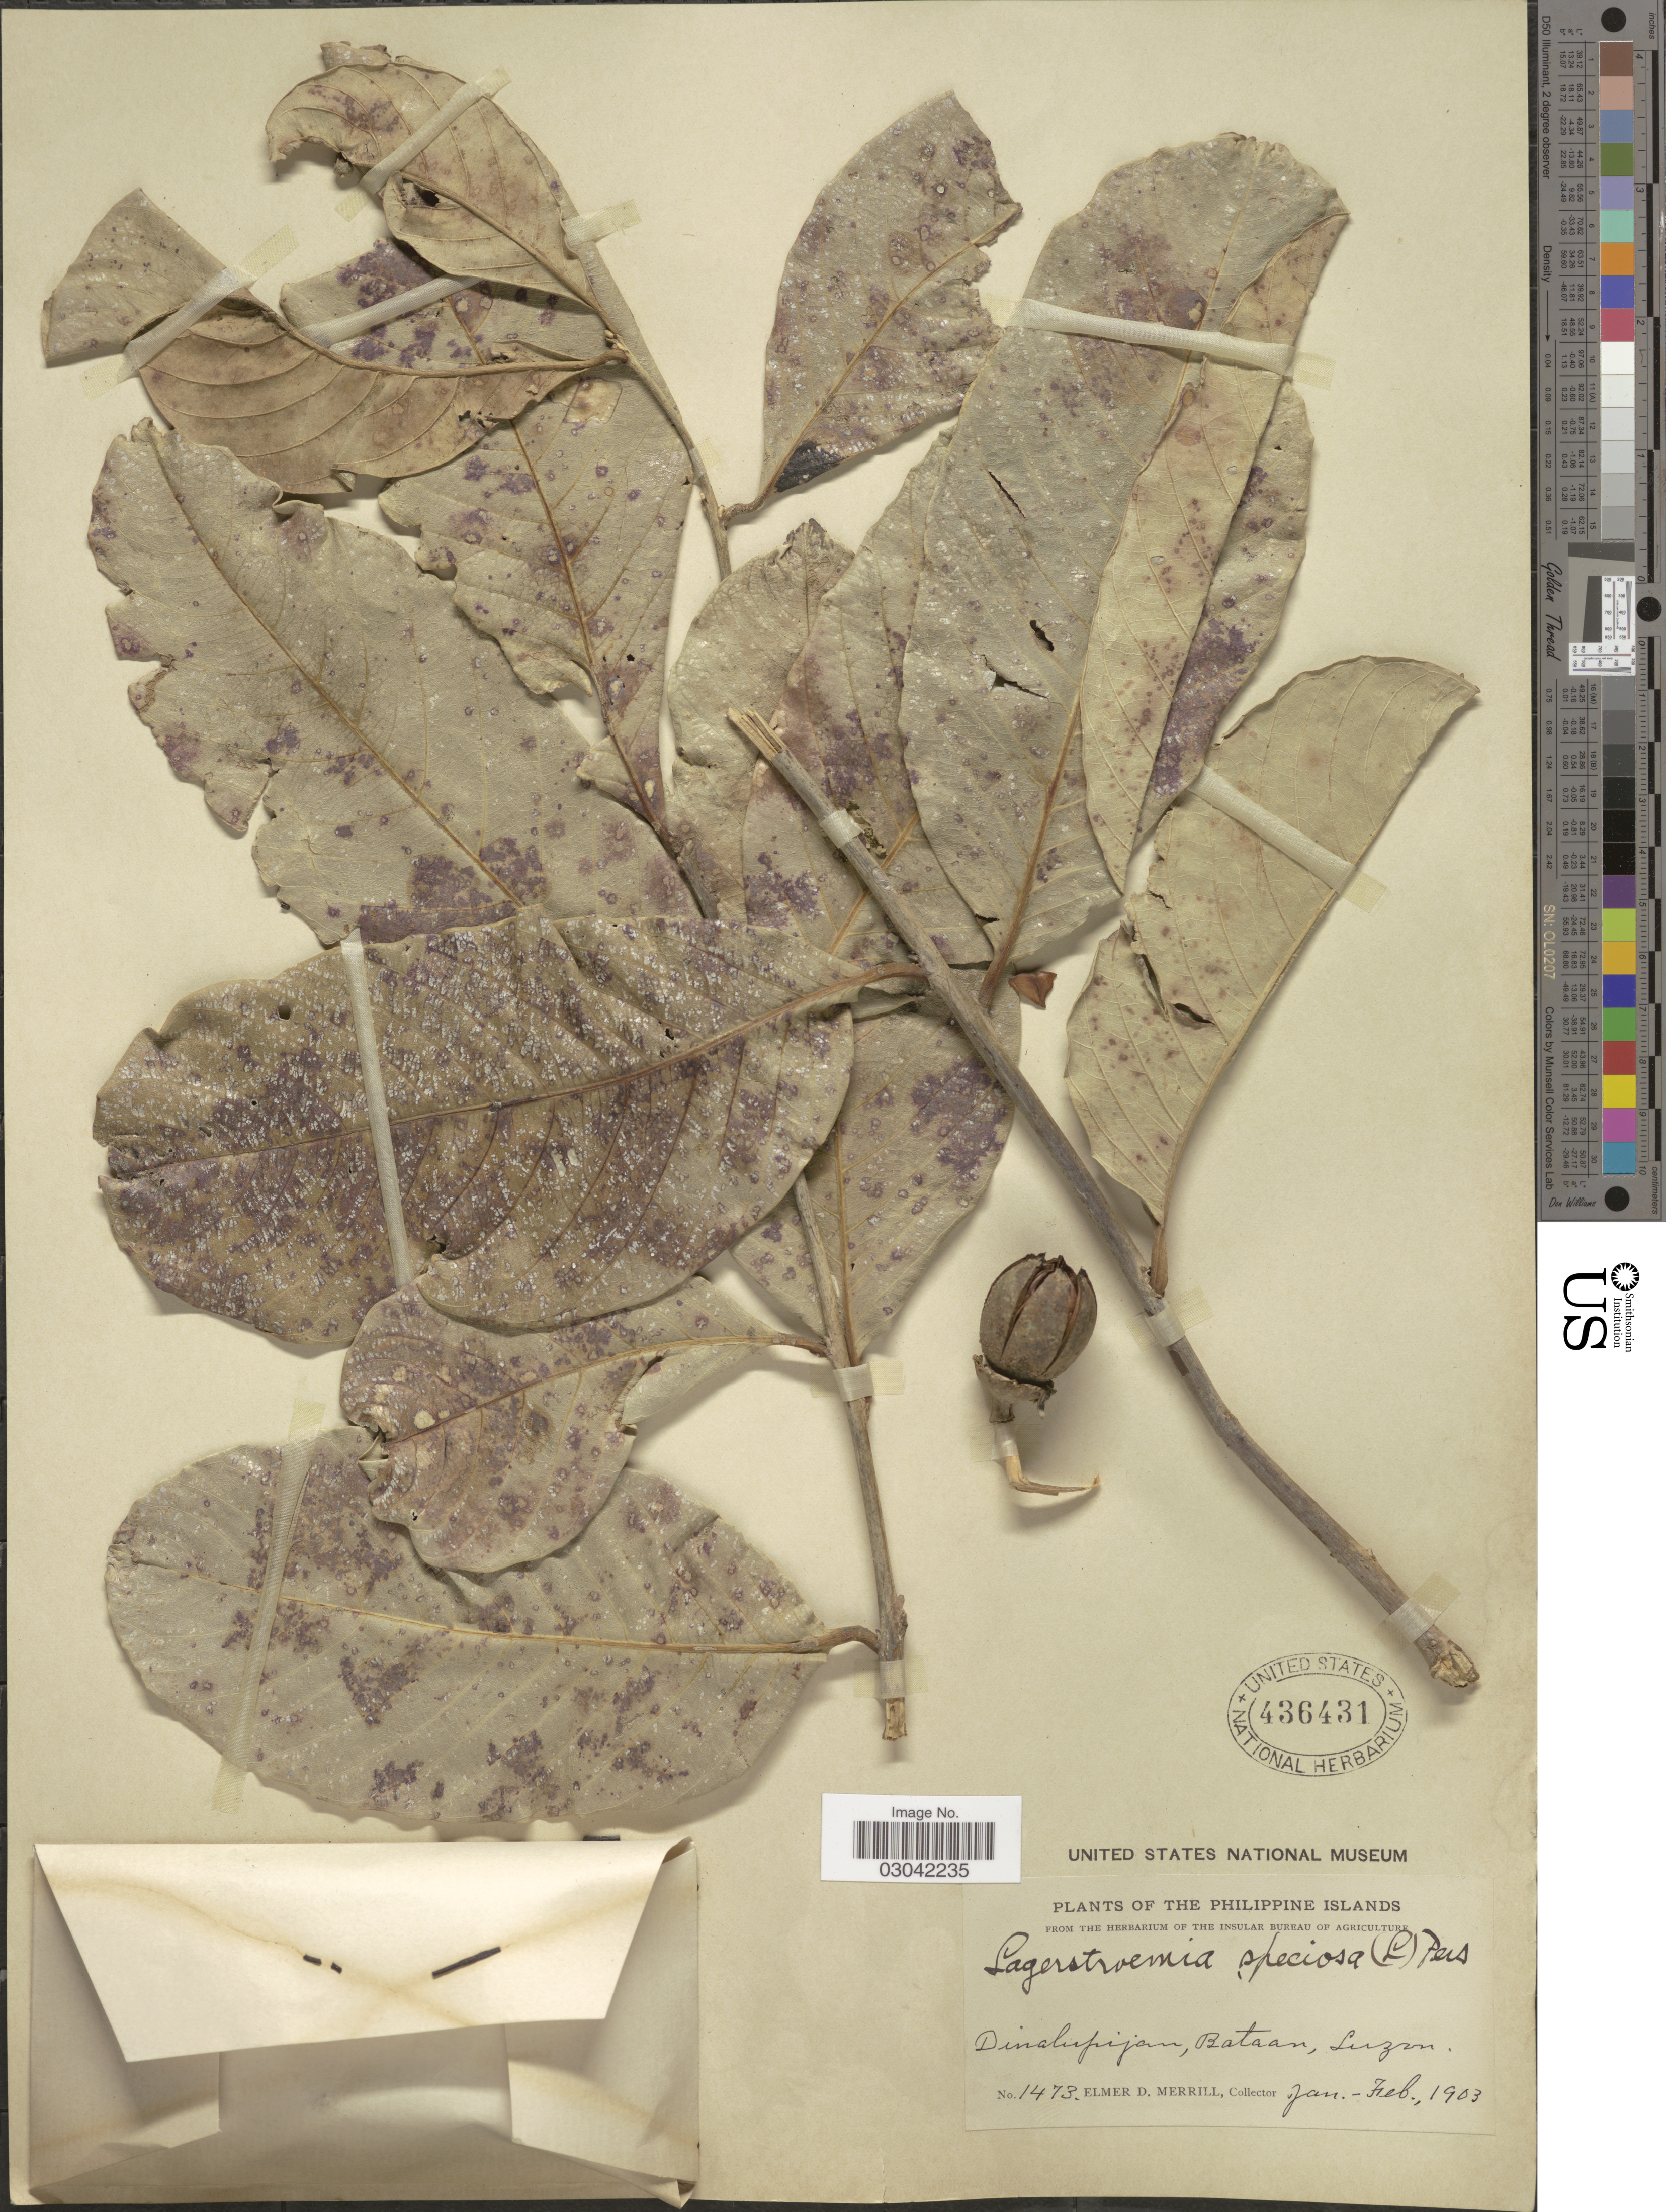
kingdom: Plantae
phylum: Tracheophyta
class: Magnoliopsida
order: Myrtales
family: Lythraceae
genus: Lagerstroemia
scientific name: Lagerstroemia speciosa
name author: (L.) Pers.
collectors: E. D. Merrill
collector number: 1473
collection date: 1903-01/1903-02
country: Philippines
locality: Dinalupijan, Bataan, Luzon.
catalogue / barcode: US 436431